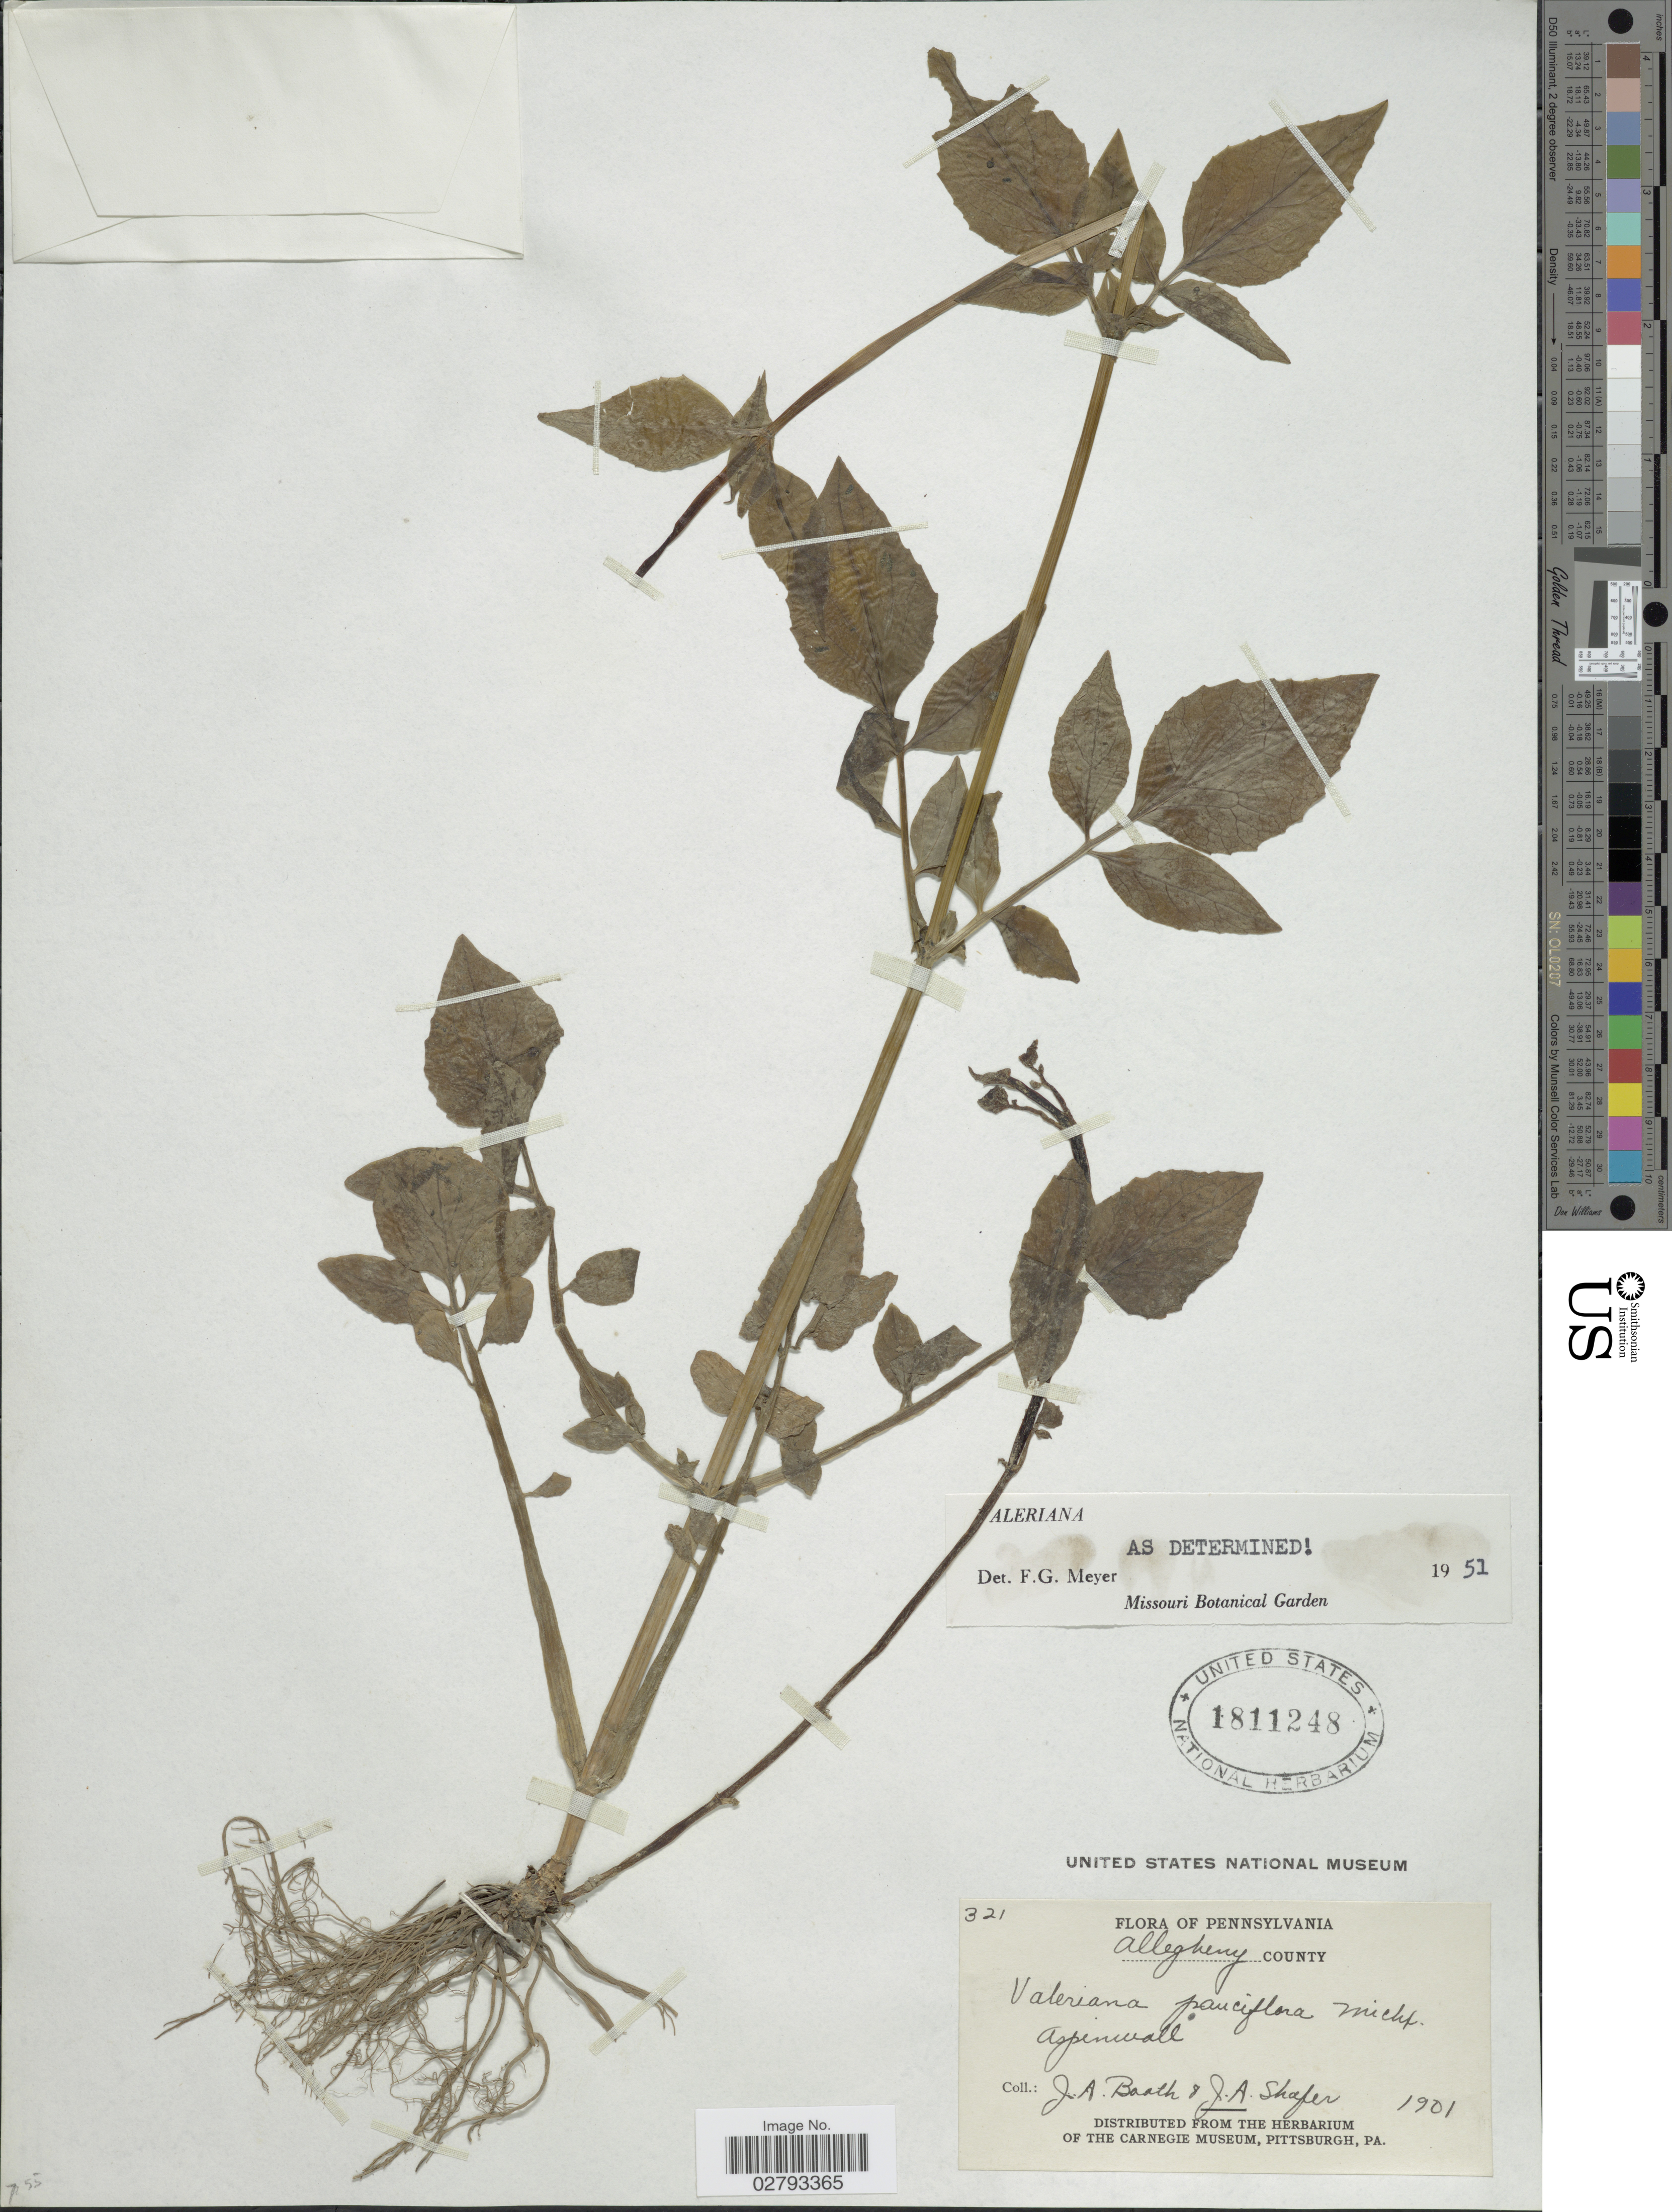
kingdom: Plantae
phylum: Tracheophyta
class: Magnoliopsida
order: Dipsacales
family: Caprifoliaceae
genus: Valeriana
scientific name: Valeriana pauciflora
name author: Michx.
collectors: J. Baath & J. A. Schafer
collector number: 321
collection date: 1901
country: United States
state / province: Pennsylvania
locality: Allegheny County. Aspinwall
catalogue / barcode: US 1811248